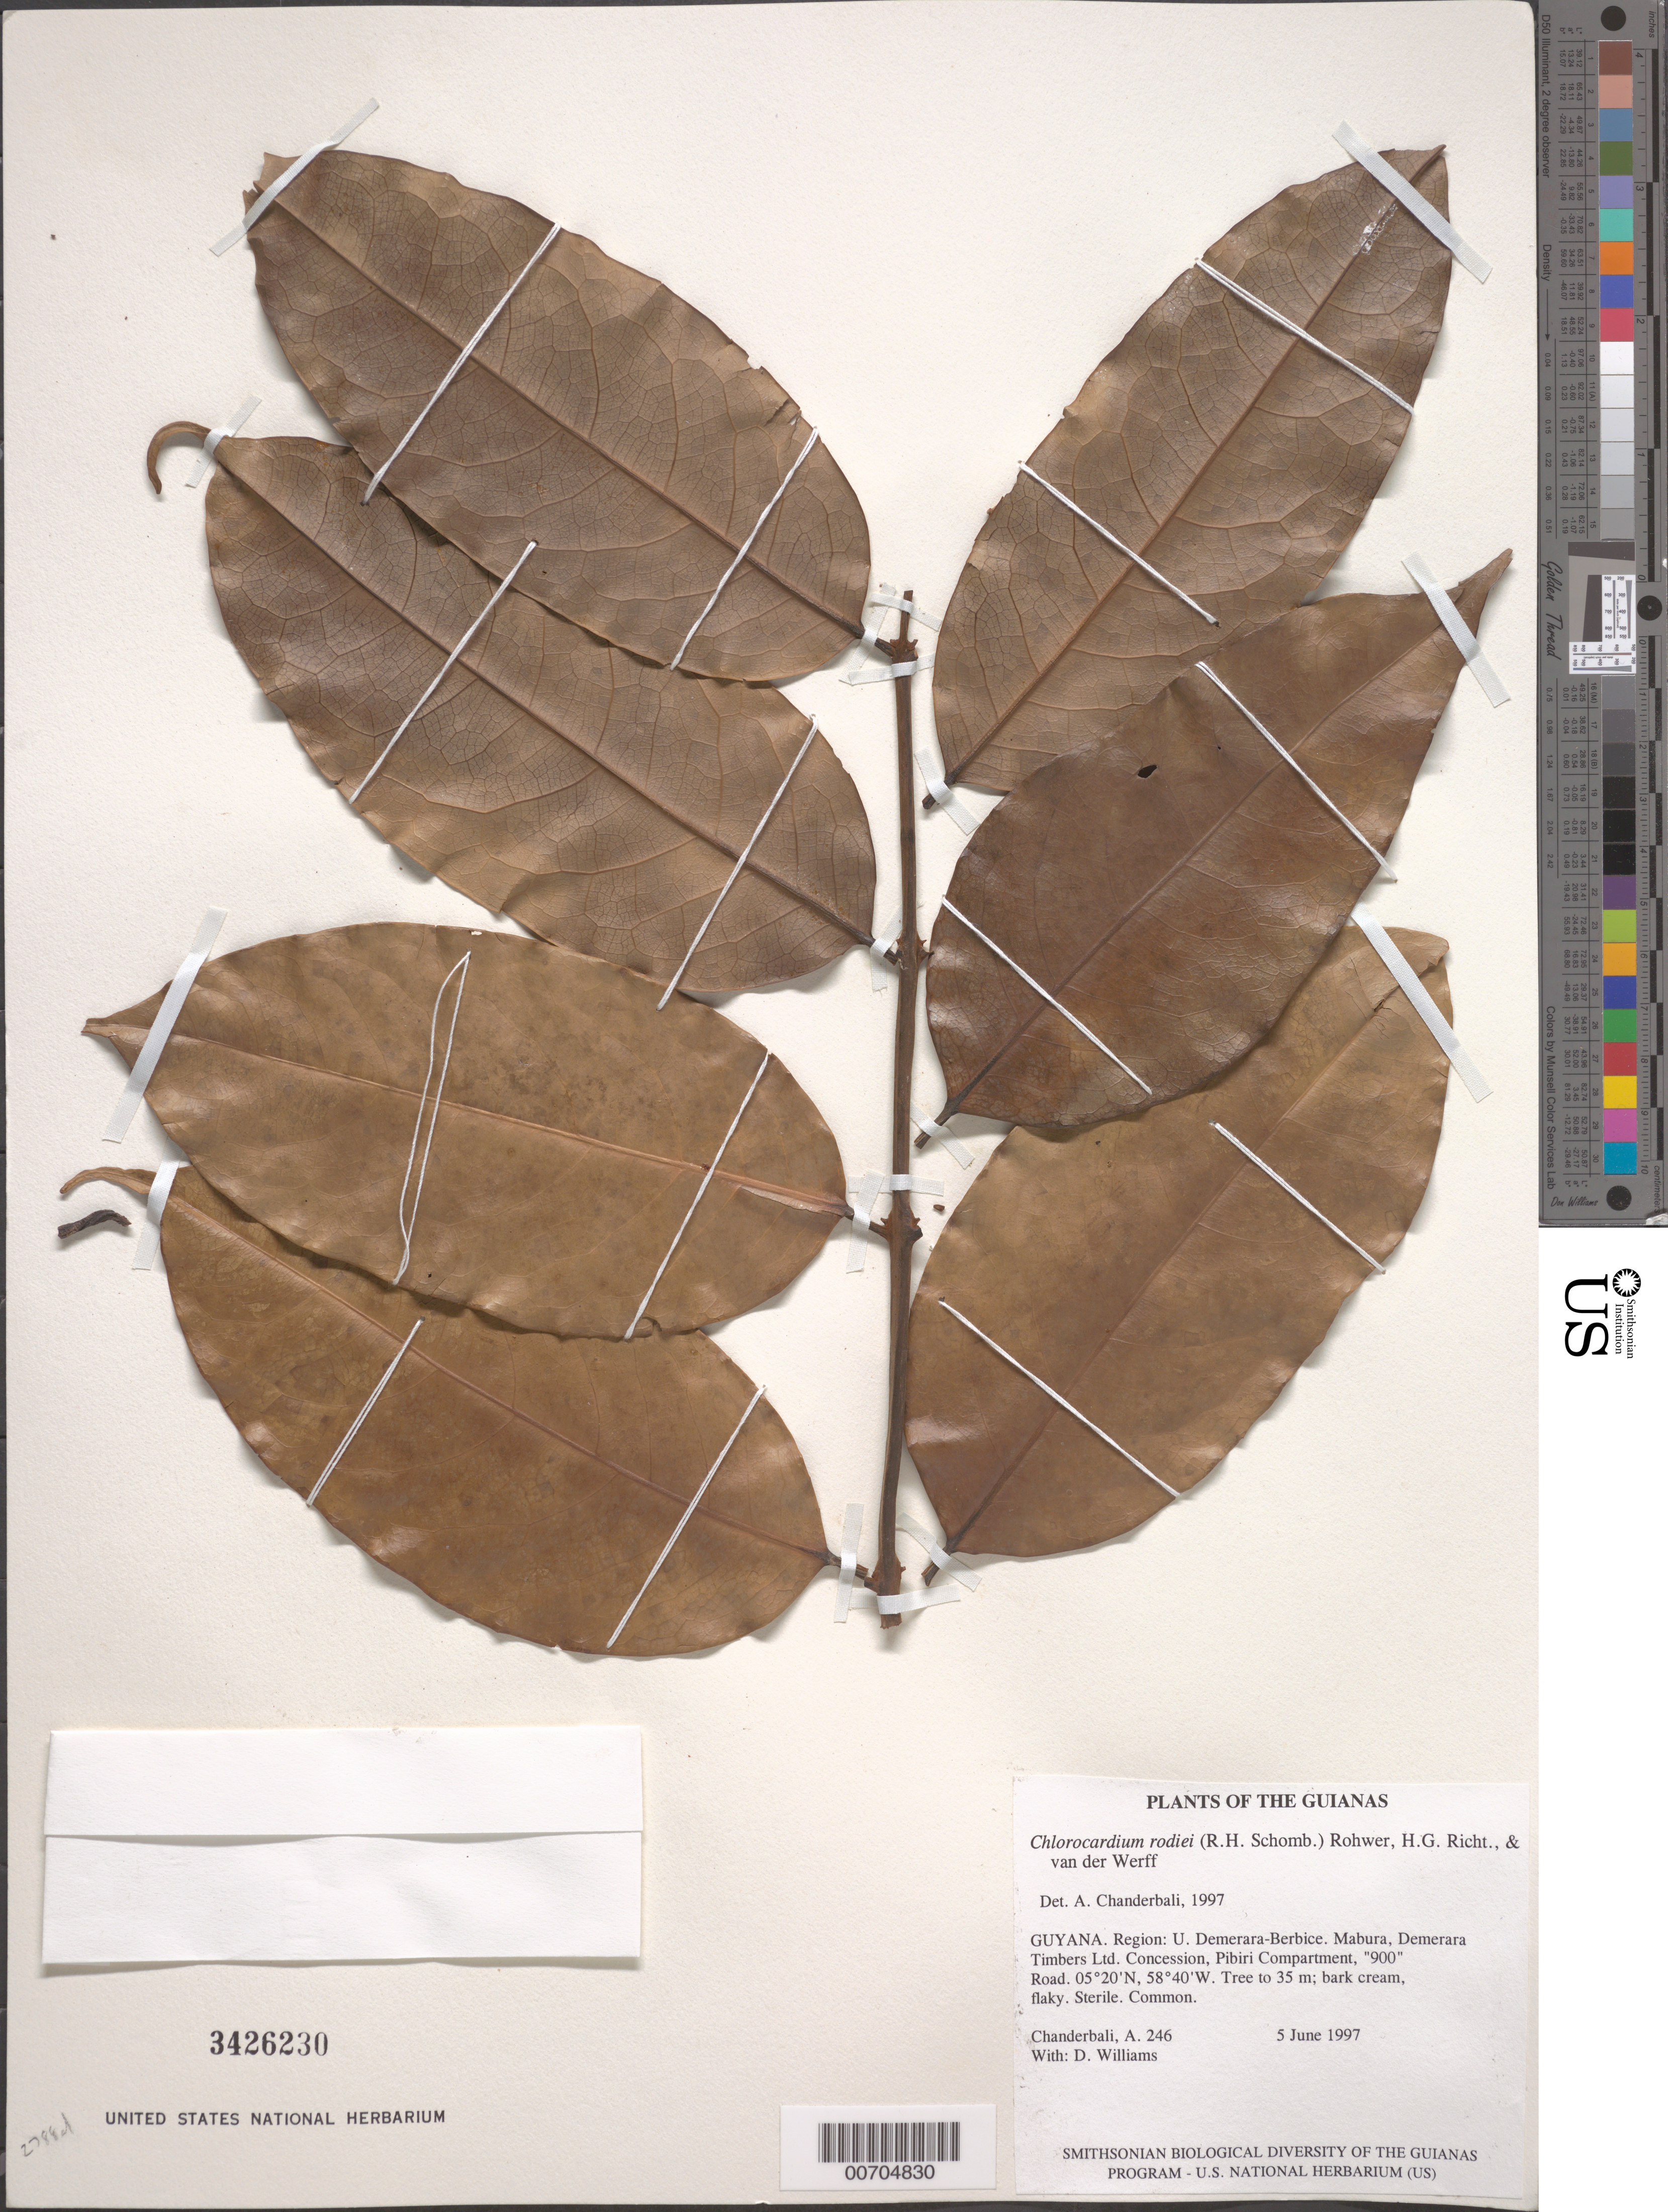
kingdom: Plantae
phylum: Tracheophyta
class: Magnoliopsida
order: Laurales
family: Lauraceae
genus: Chlorocardium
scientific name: Chlorocardium rodiei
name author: (R.H. Schomb.) Rohwer et al.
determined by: Chanderbali, Andre Shashi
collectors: A. S. Chanderbali & D. Williams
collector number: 246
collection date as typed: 5 June 1997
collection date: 1997-06-05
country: Guyana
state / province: U. Demerara-Berbice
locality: Mabura, Demerara Timbers Ltd. Concession, Pibiri Compartment, "900" Road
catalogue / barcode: US 3426230